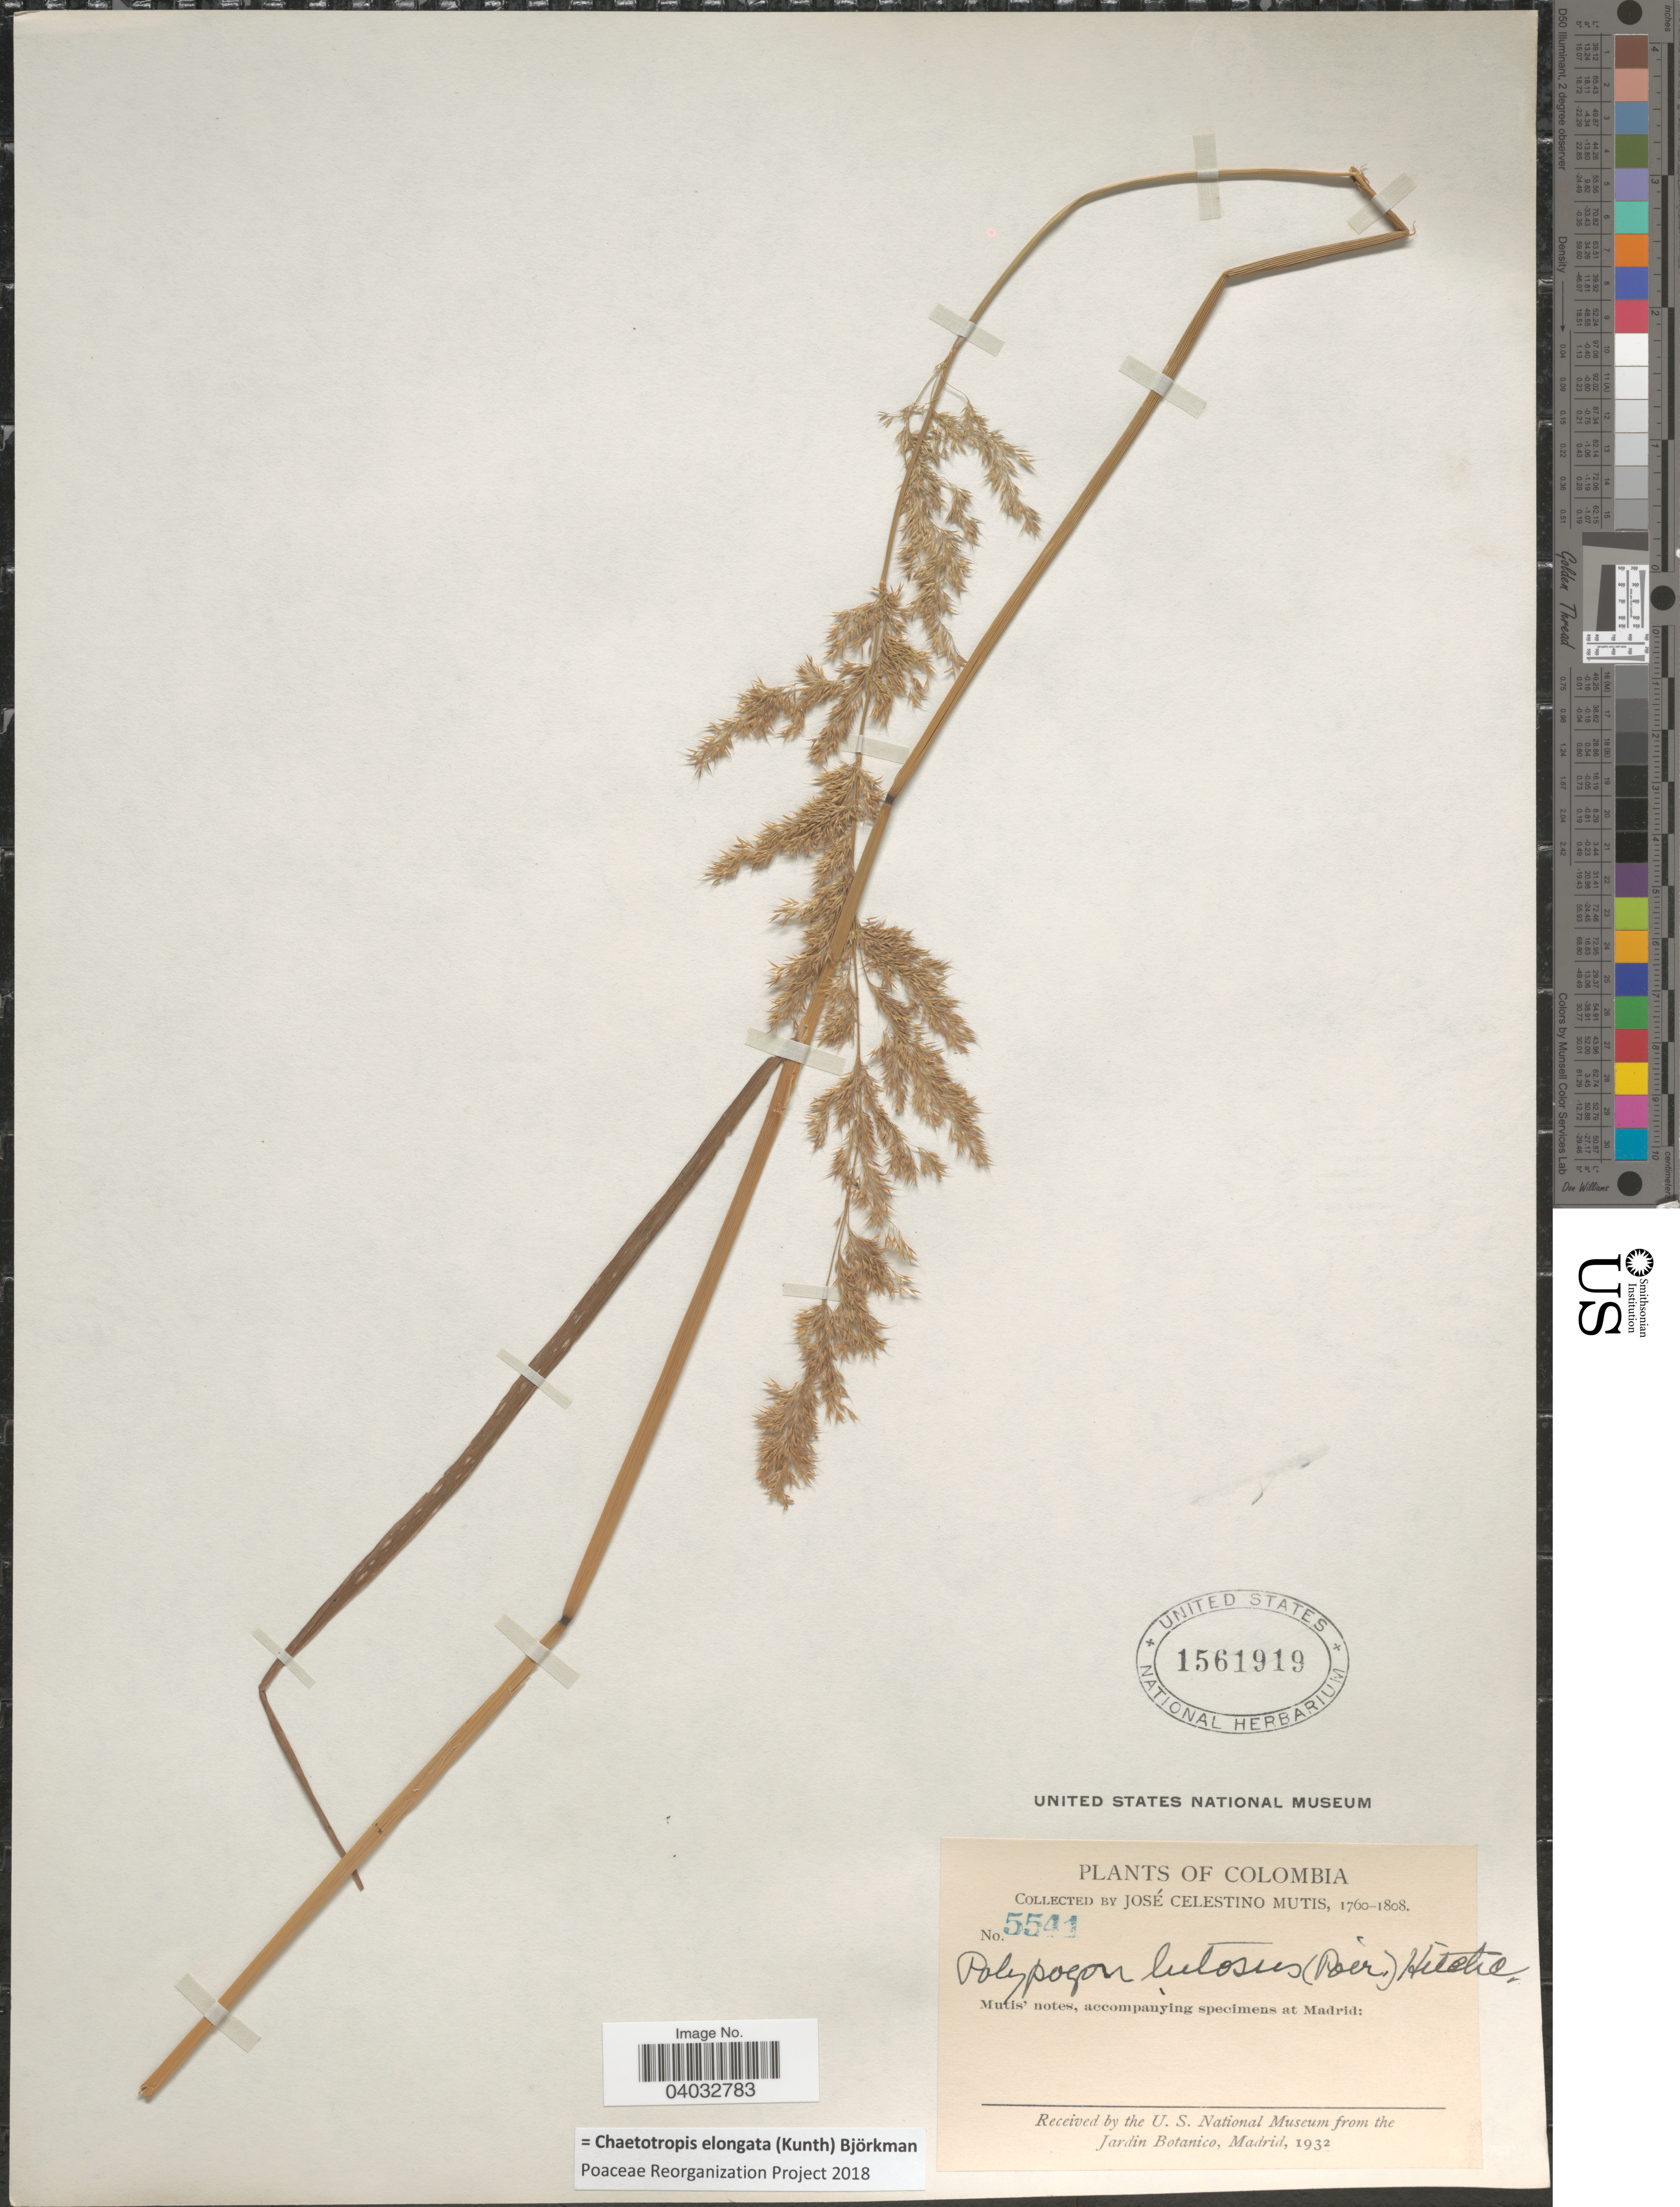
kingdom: Plantae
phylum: Tracheophyta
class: Liliopsida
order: Poales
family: Poaceae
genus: Chaetotropis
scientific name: Chaetotropis elongata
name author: (Kunth) Björkman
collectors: J. C. B. Mutis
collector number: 5541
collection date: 1760/1808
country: Colombia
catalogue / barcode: US 1561919